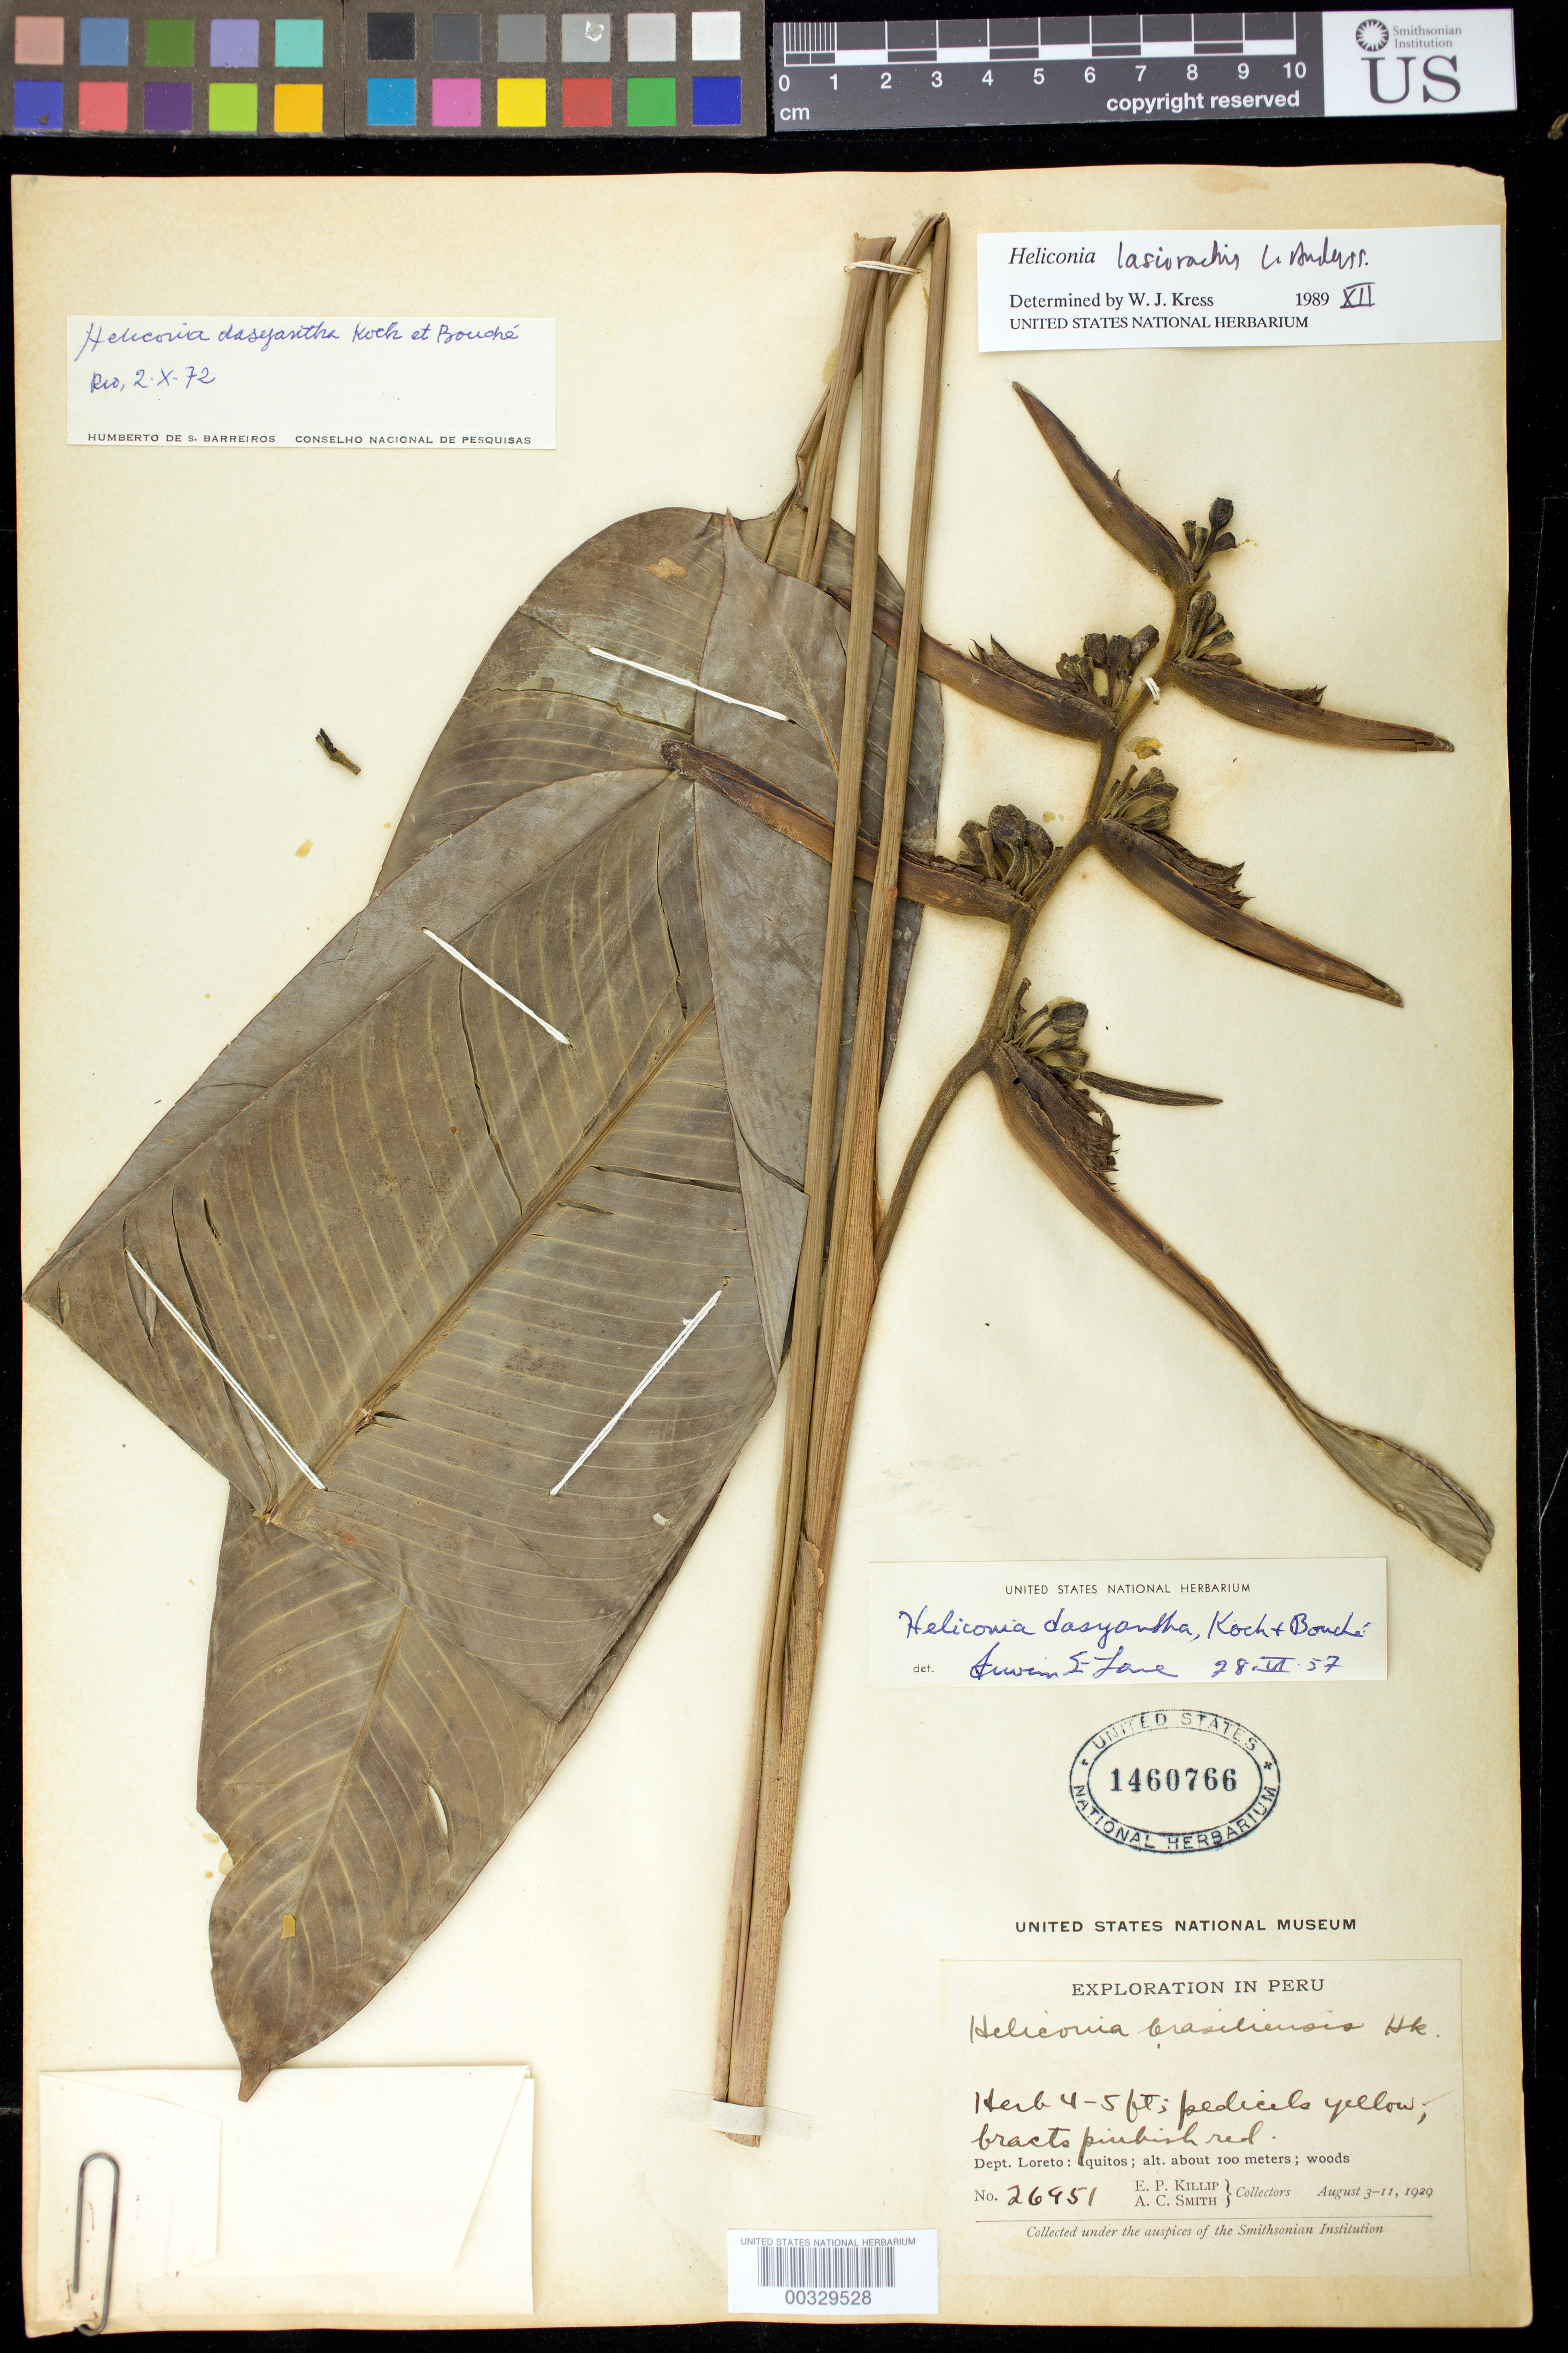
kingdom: Plantae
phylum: Tracheophyta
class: Liliopsida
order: Zingiberales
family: Heliconiaceae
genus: Heliconia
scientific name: Heliconia lasiorachis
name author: L. Andersson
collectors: E. P. Killip & A. C. Smith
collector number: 26951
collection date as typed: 03 Aug 1929 to 11 Aug 1929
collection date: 1929-08-03/1929-08-11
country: Peru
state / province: Loreto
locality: Iquitos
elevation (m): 100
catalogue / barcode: US 1460766